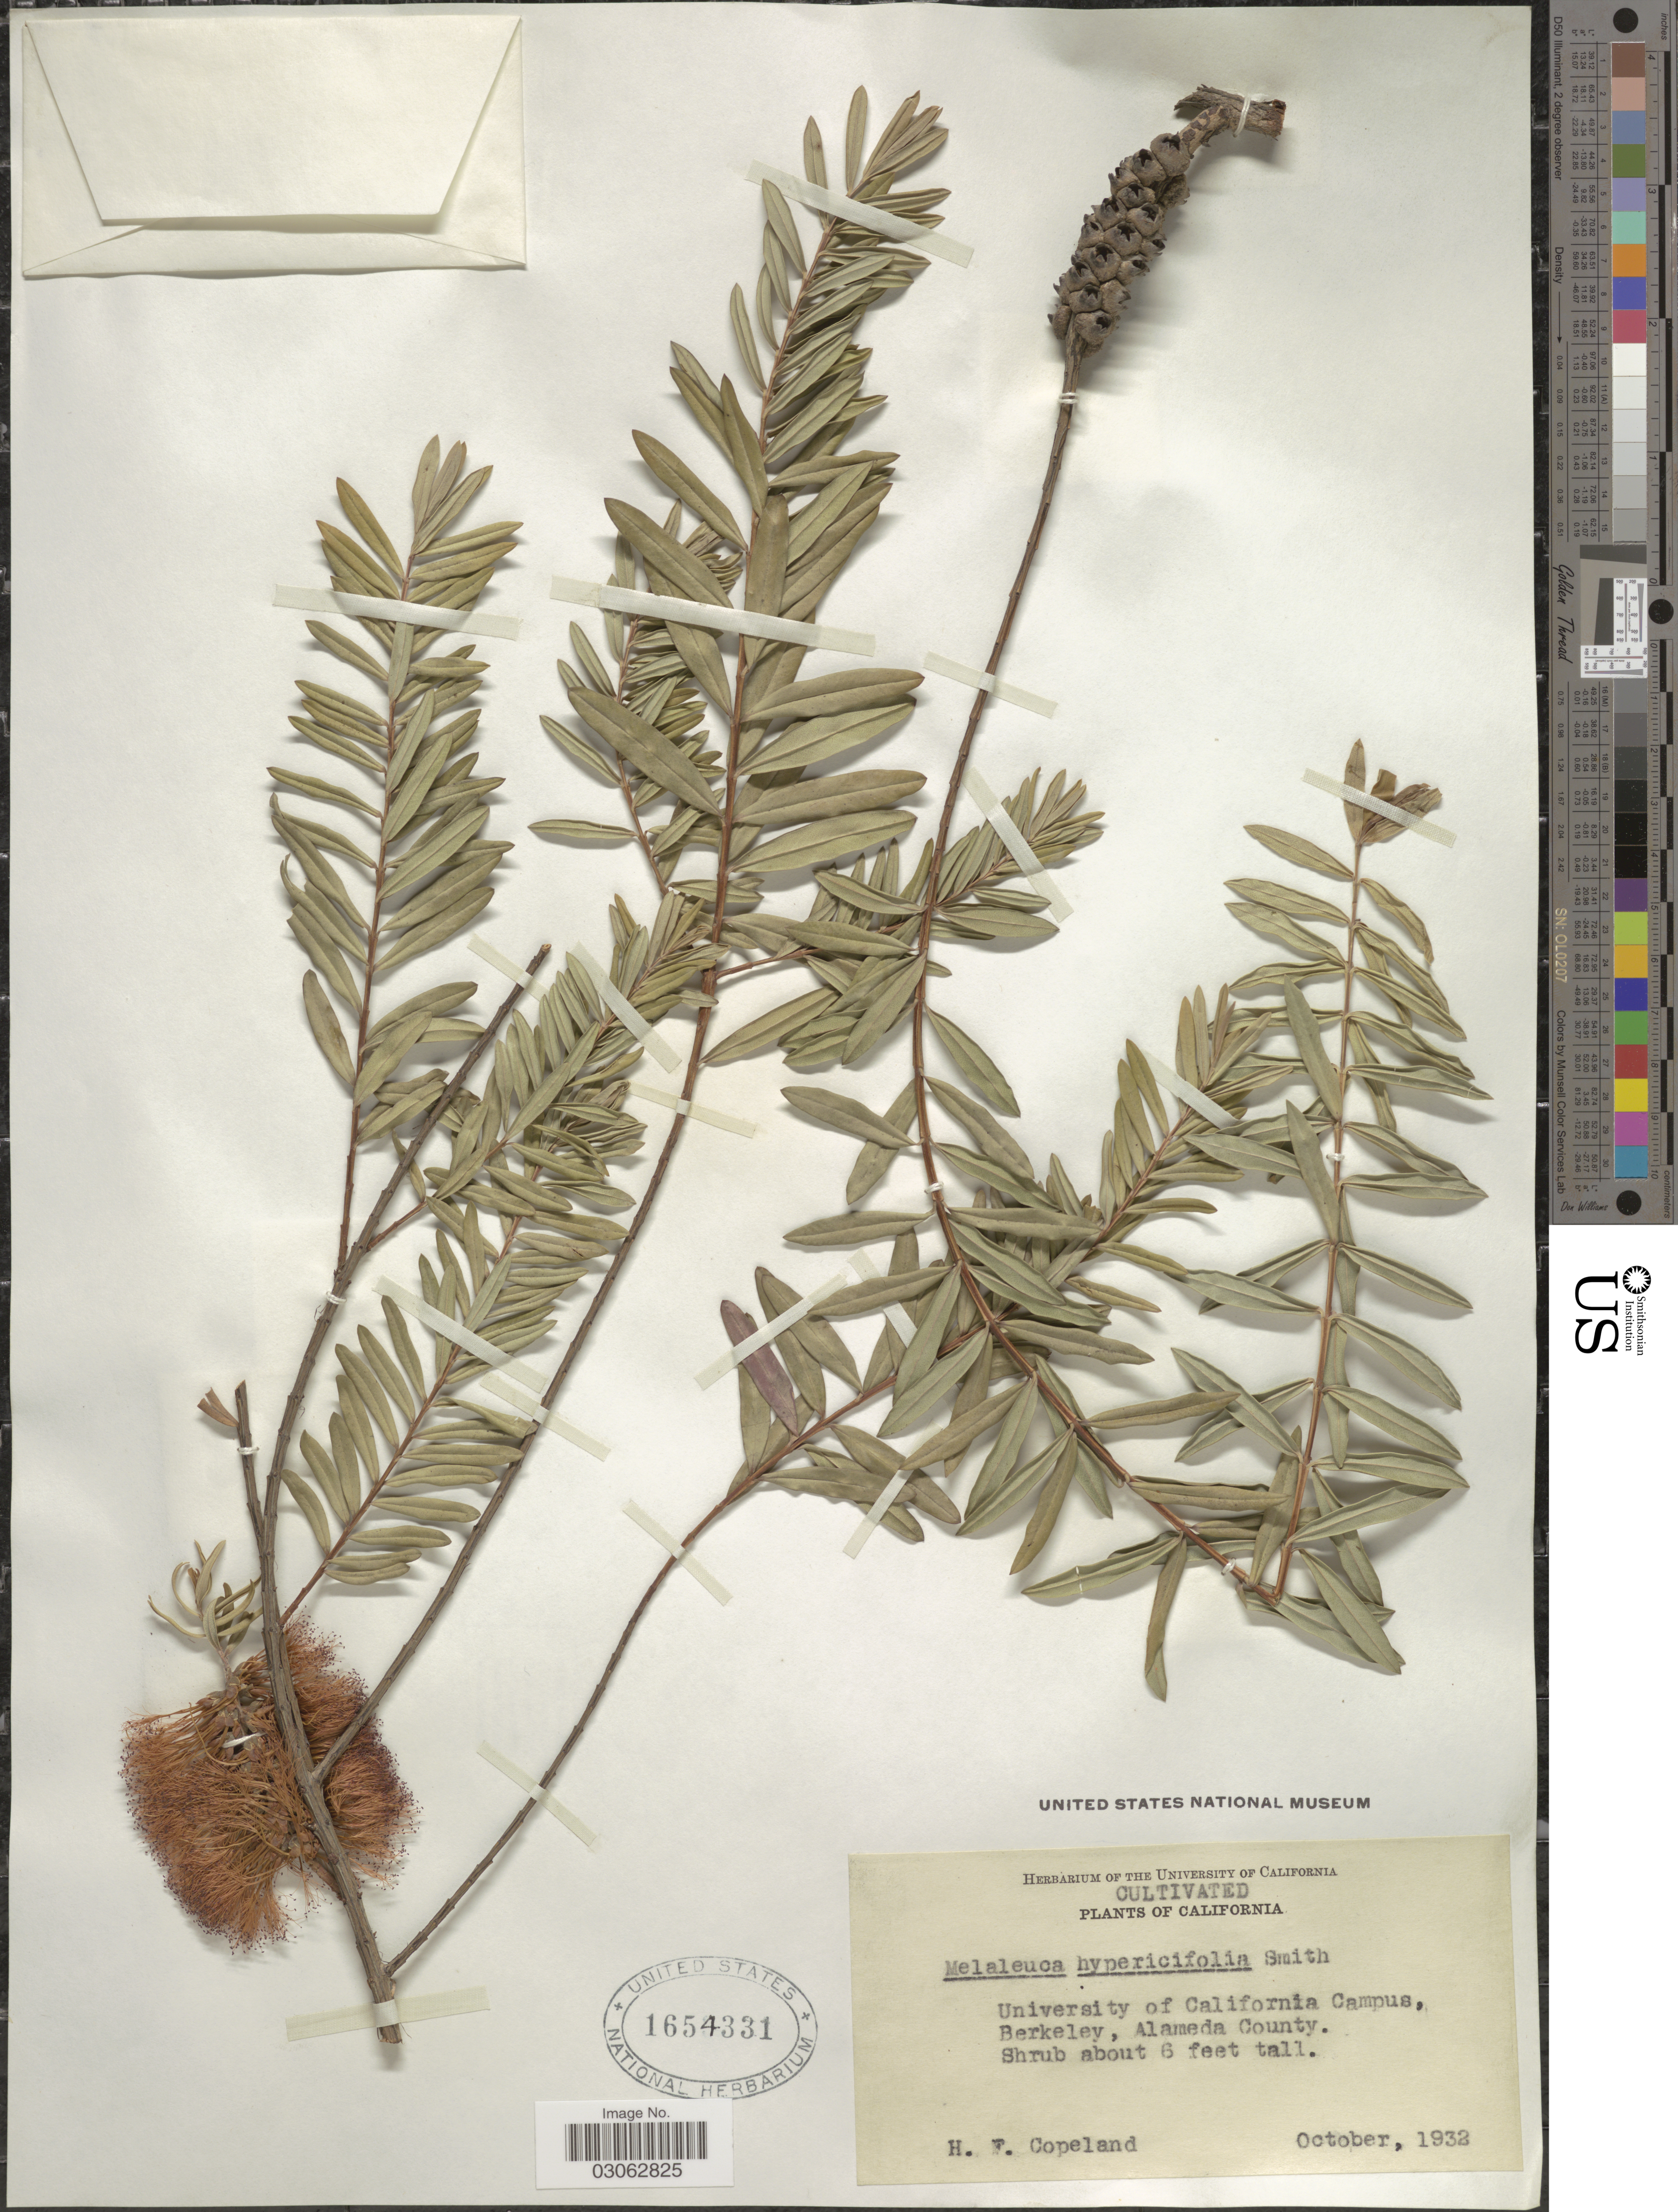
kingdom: Plantae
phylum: Tracheophyta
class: Magnoliopsida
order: Myrtales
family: Myrtaceae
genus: Melaleuca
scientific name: Melaleuca hypericifolia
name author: Sm.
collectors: H. F. Copeland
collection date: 1932-10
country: United States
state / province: California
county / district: Alameda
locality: University of California Campus, Berkeley, Alameda County.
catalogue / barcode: US 1654331